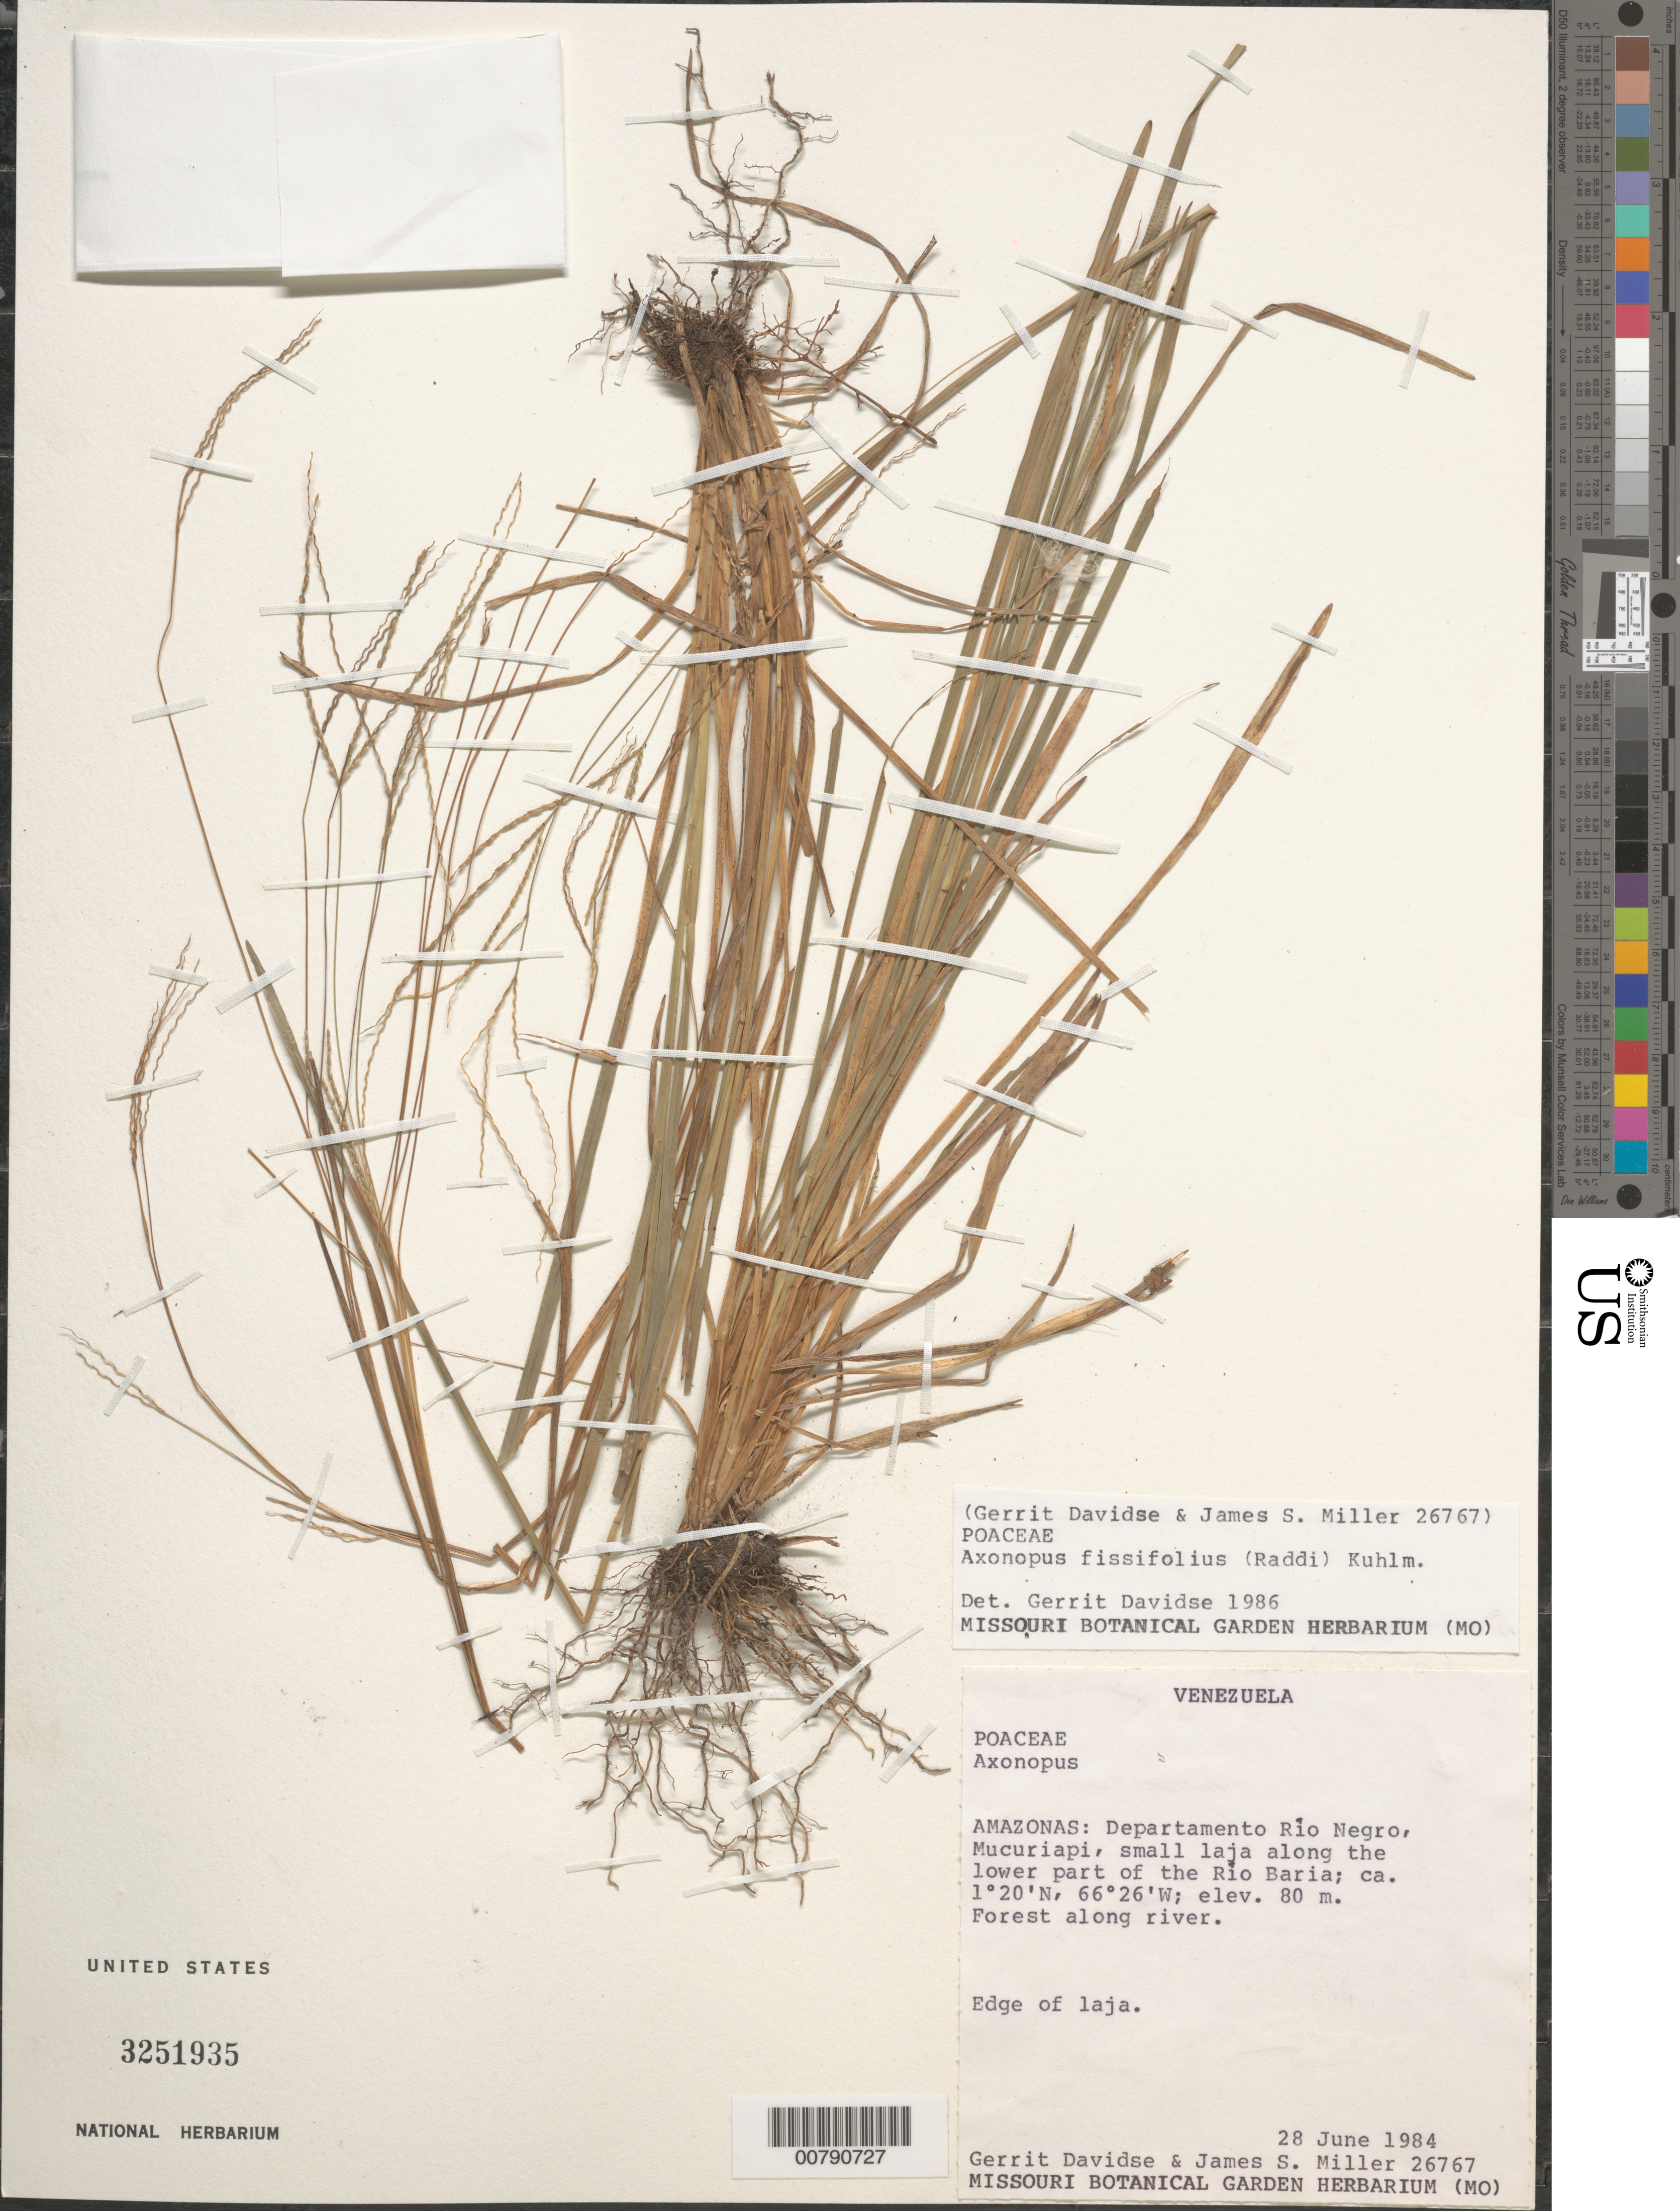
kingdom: Plantae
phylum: Tracheophyta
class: Liliopsida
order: Poales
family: Poaceae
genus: Axonopus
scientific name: Axonopus fissifolius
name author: (Raddi) Kuhlm.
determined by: Davidse, Gerrit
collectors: G. Davidse & J. S. Miller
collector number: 26767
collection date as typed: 28-Jun-84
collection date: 1984-06-28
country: Venezuela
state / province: Amazonas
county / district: Río Negro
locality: Mucuriapi, lower part of Río Baria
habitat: Small laja; forest along river; edge of laja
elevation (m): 80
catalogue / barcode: US 3251935